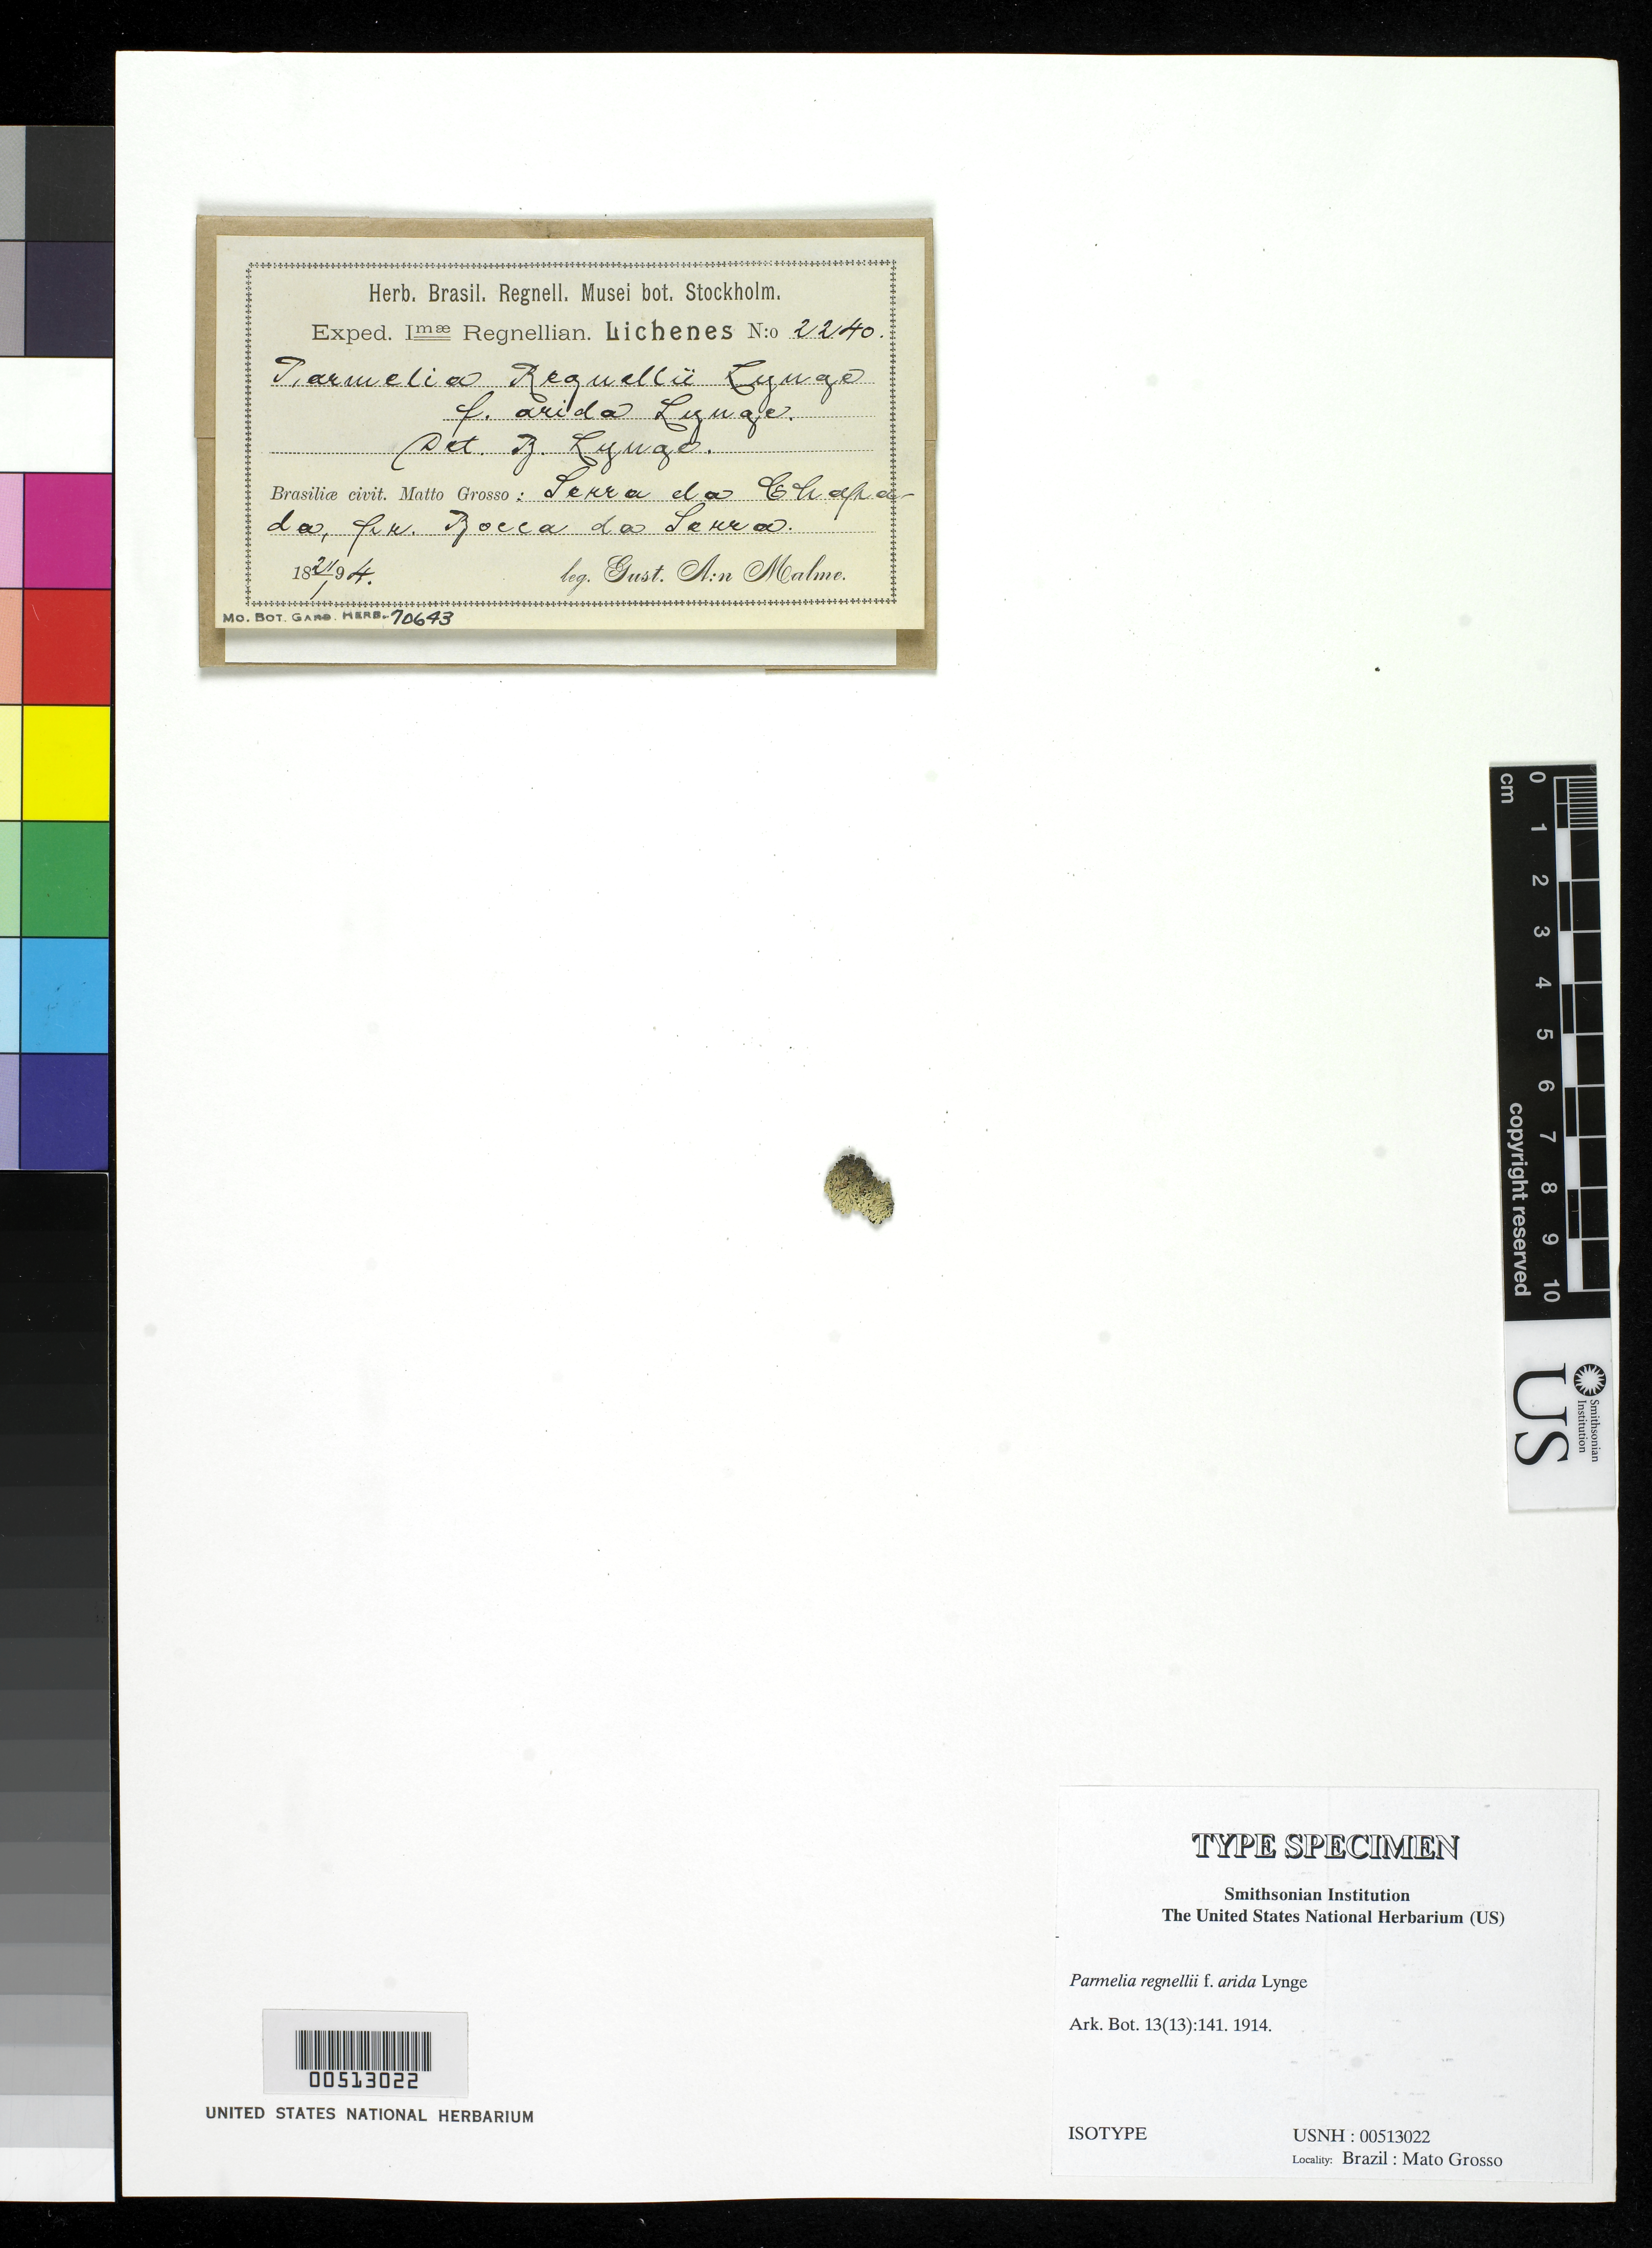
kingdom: Fungi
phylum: Ascomycota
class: Lecanoromycetes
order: Lecanorales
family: Parmeliaceae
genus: Parmelia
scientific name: Parmelia regnellii f. arida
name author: Lynge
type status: Isotype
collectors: G. O. A. Malme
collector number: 2240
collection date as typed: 21 Jan 1894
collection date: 1894-01-21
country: Brazil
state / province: Mato Grosso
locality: Serra da Chapada, pr. Bocca da Serra. [Serra da Chapada, near mountain pass. (?)]